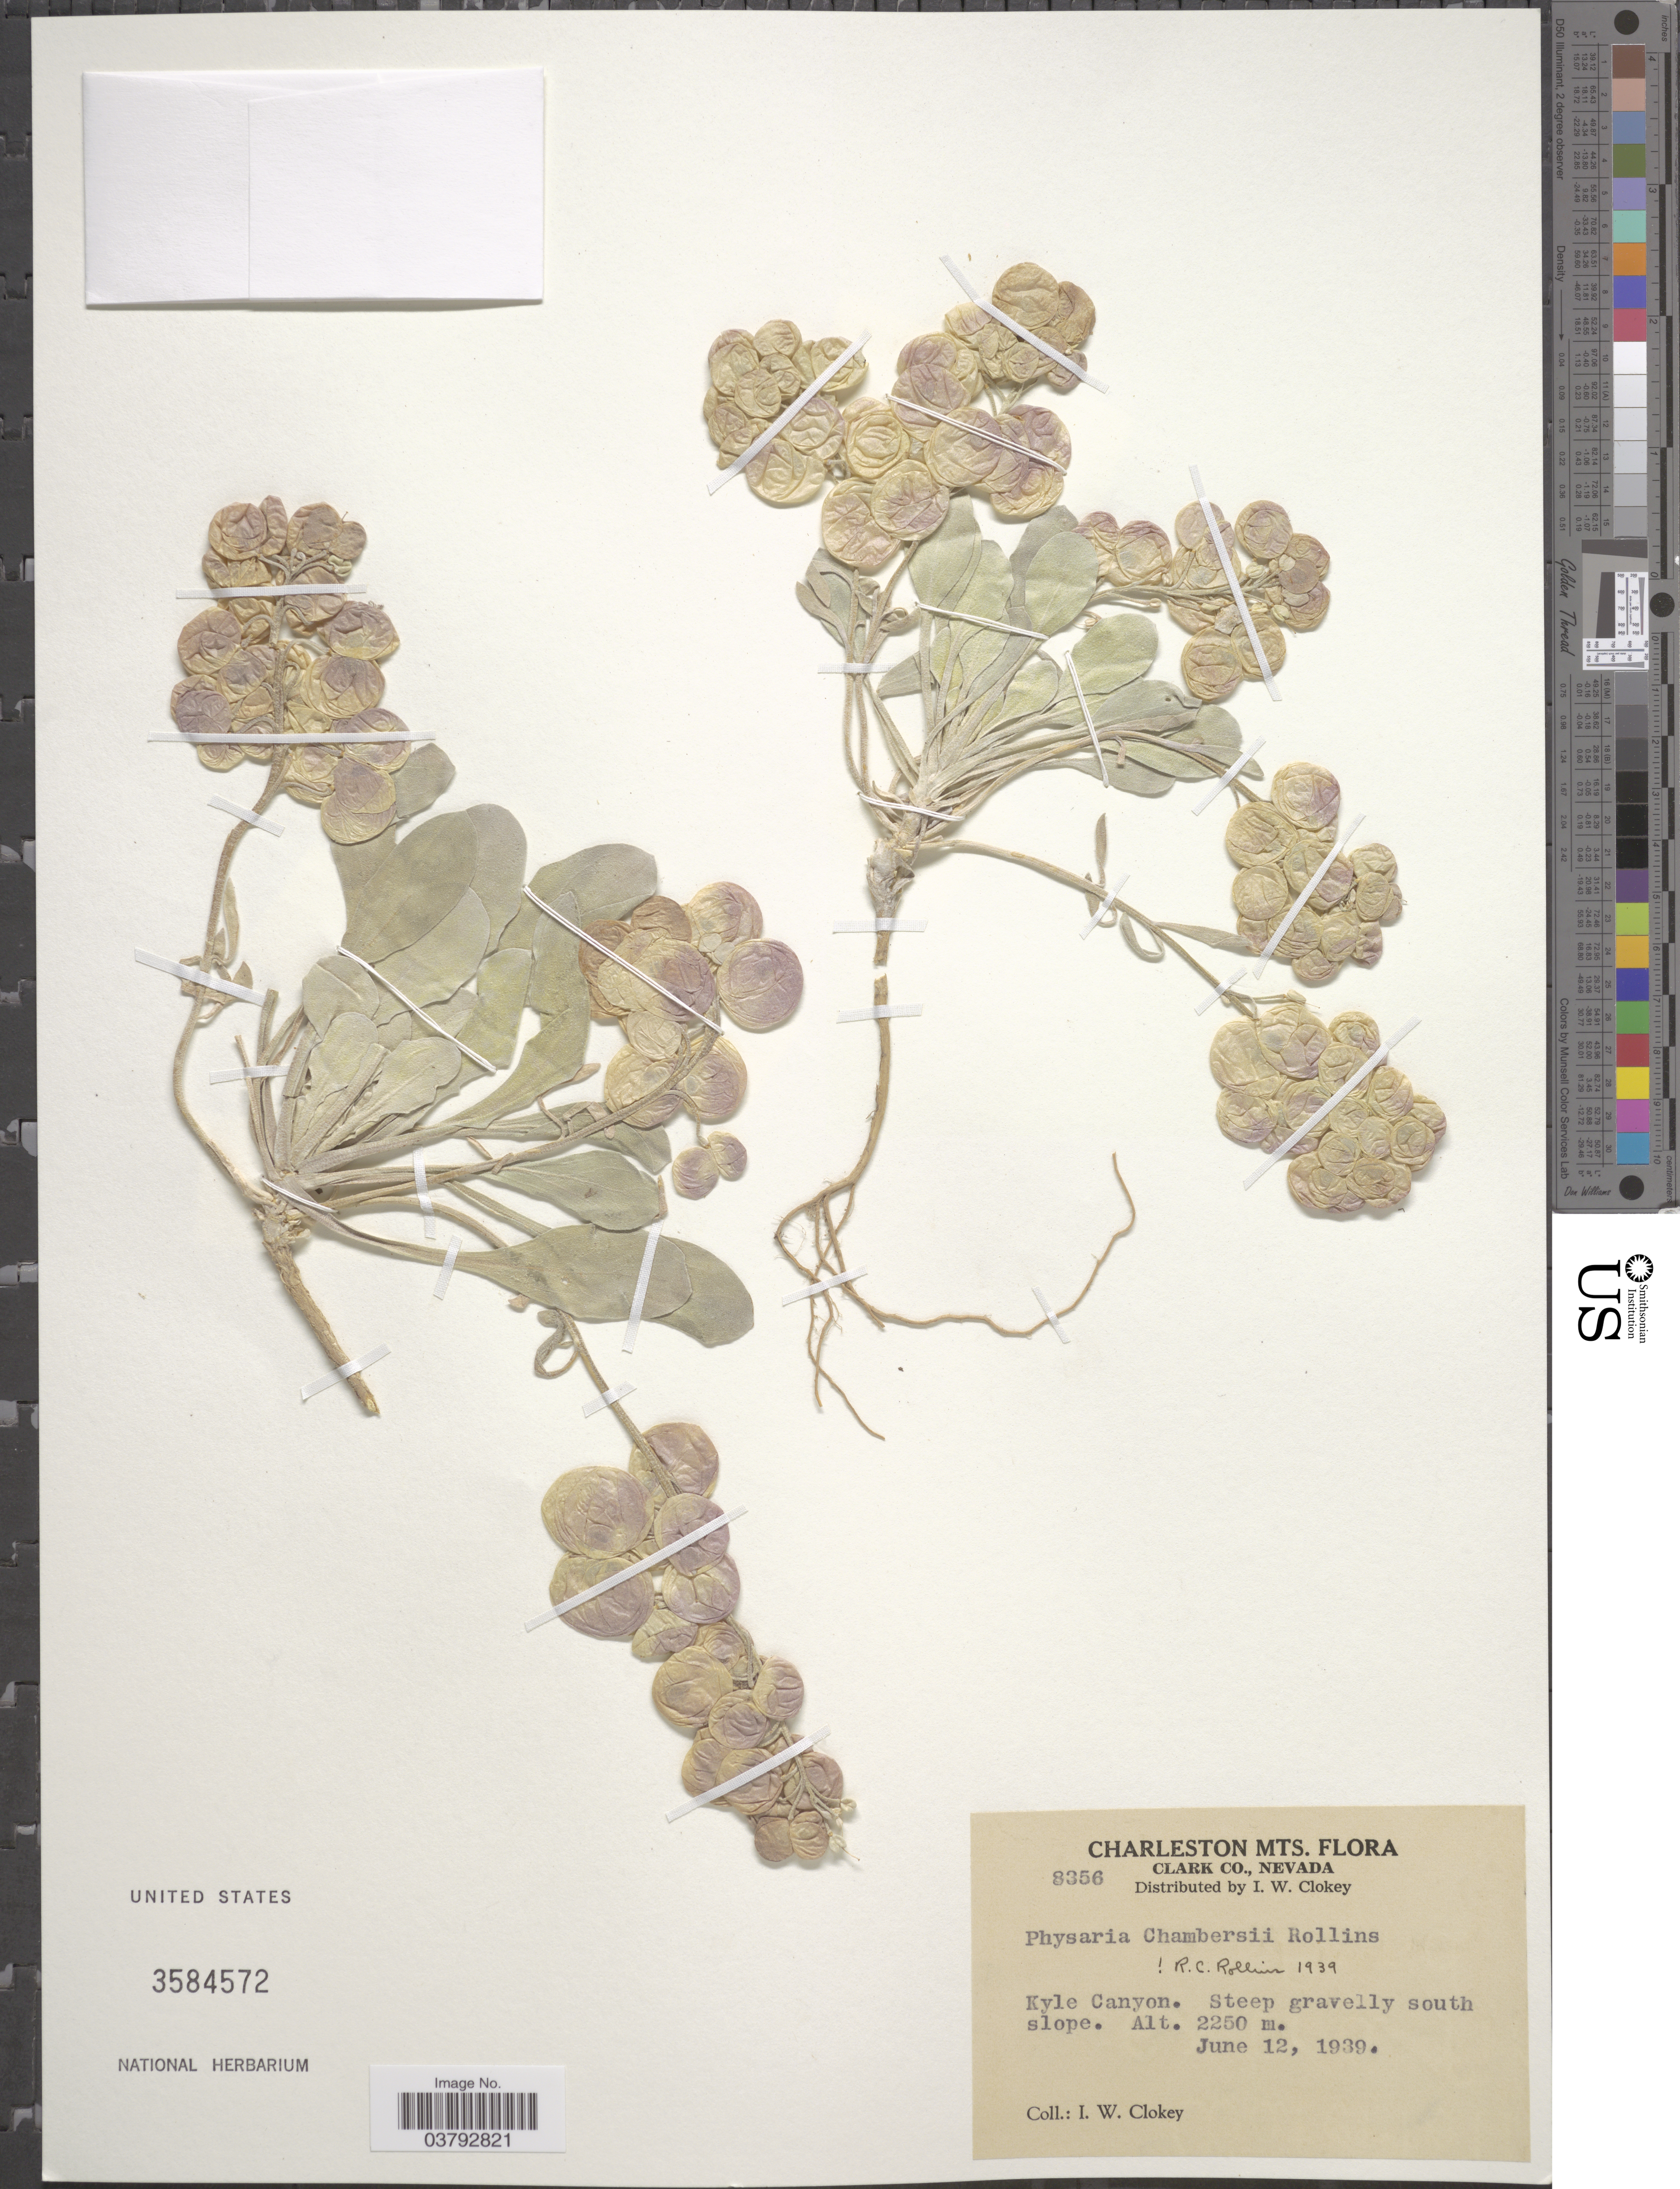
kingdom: Plantae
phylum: Tracheophyta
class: Magnoliopsida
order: Brassicales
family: Brassicaceae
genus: Physaria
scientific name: Physaria chambersii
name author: Rollins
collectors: I. W. Clokey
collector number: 8356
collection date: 1939-06-12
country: United States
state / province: Nevada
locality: Charleston Mts. Clark Co. Kyle Canyon. Steep gravelly south slope.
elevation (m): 2250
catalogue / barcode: US 3584572